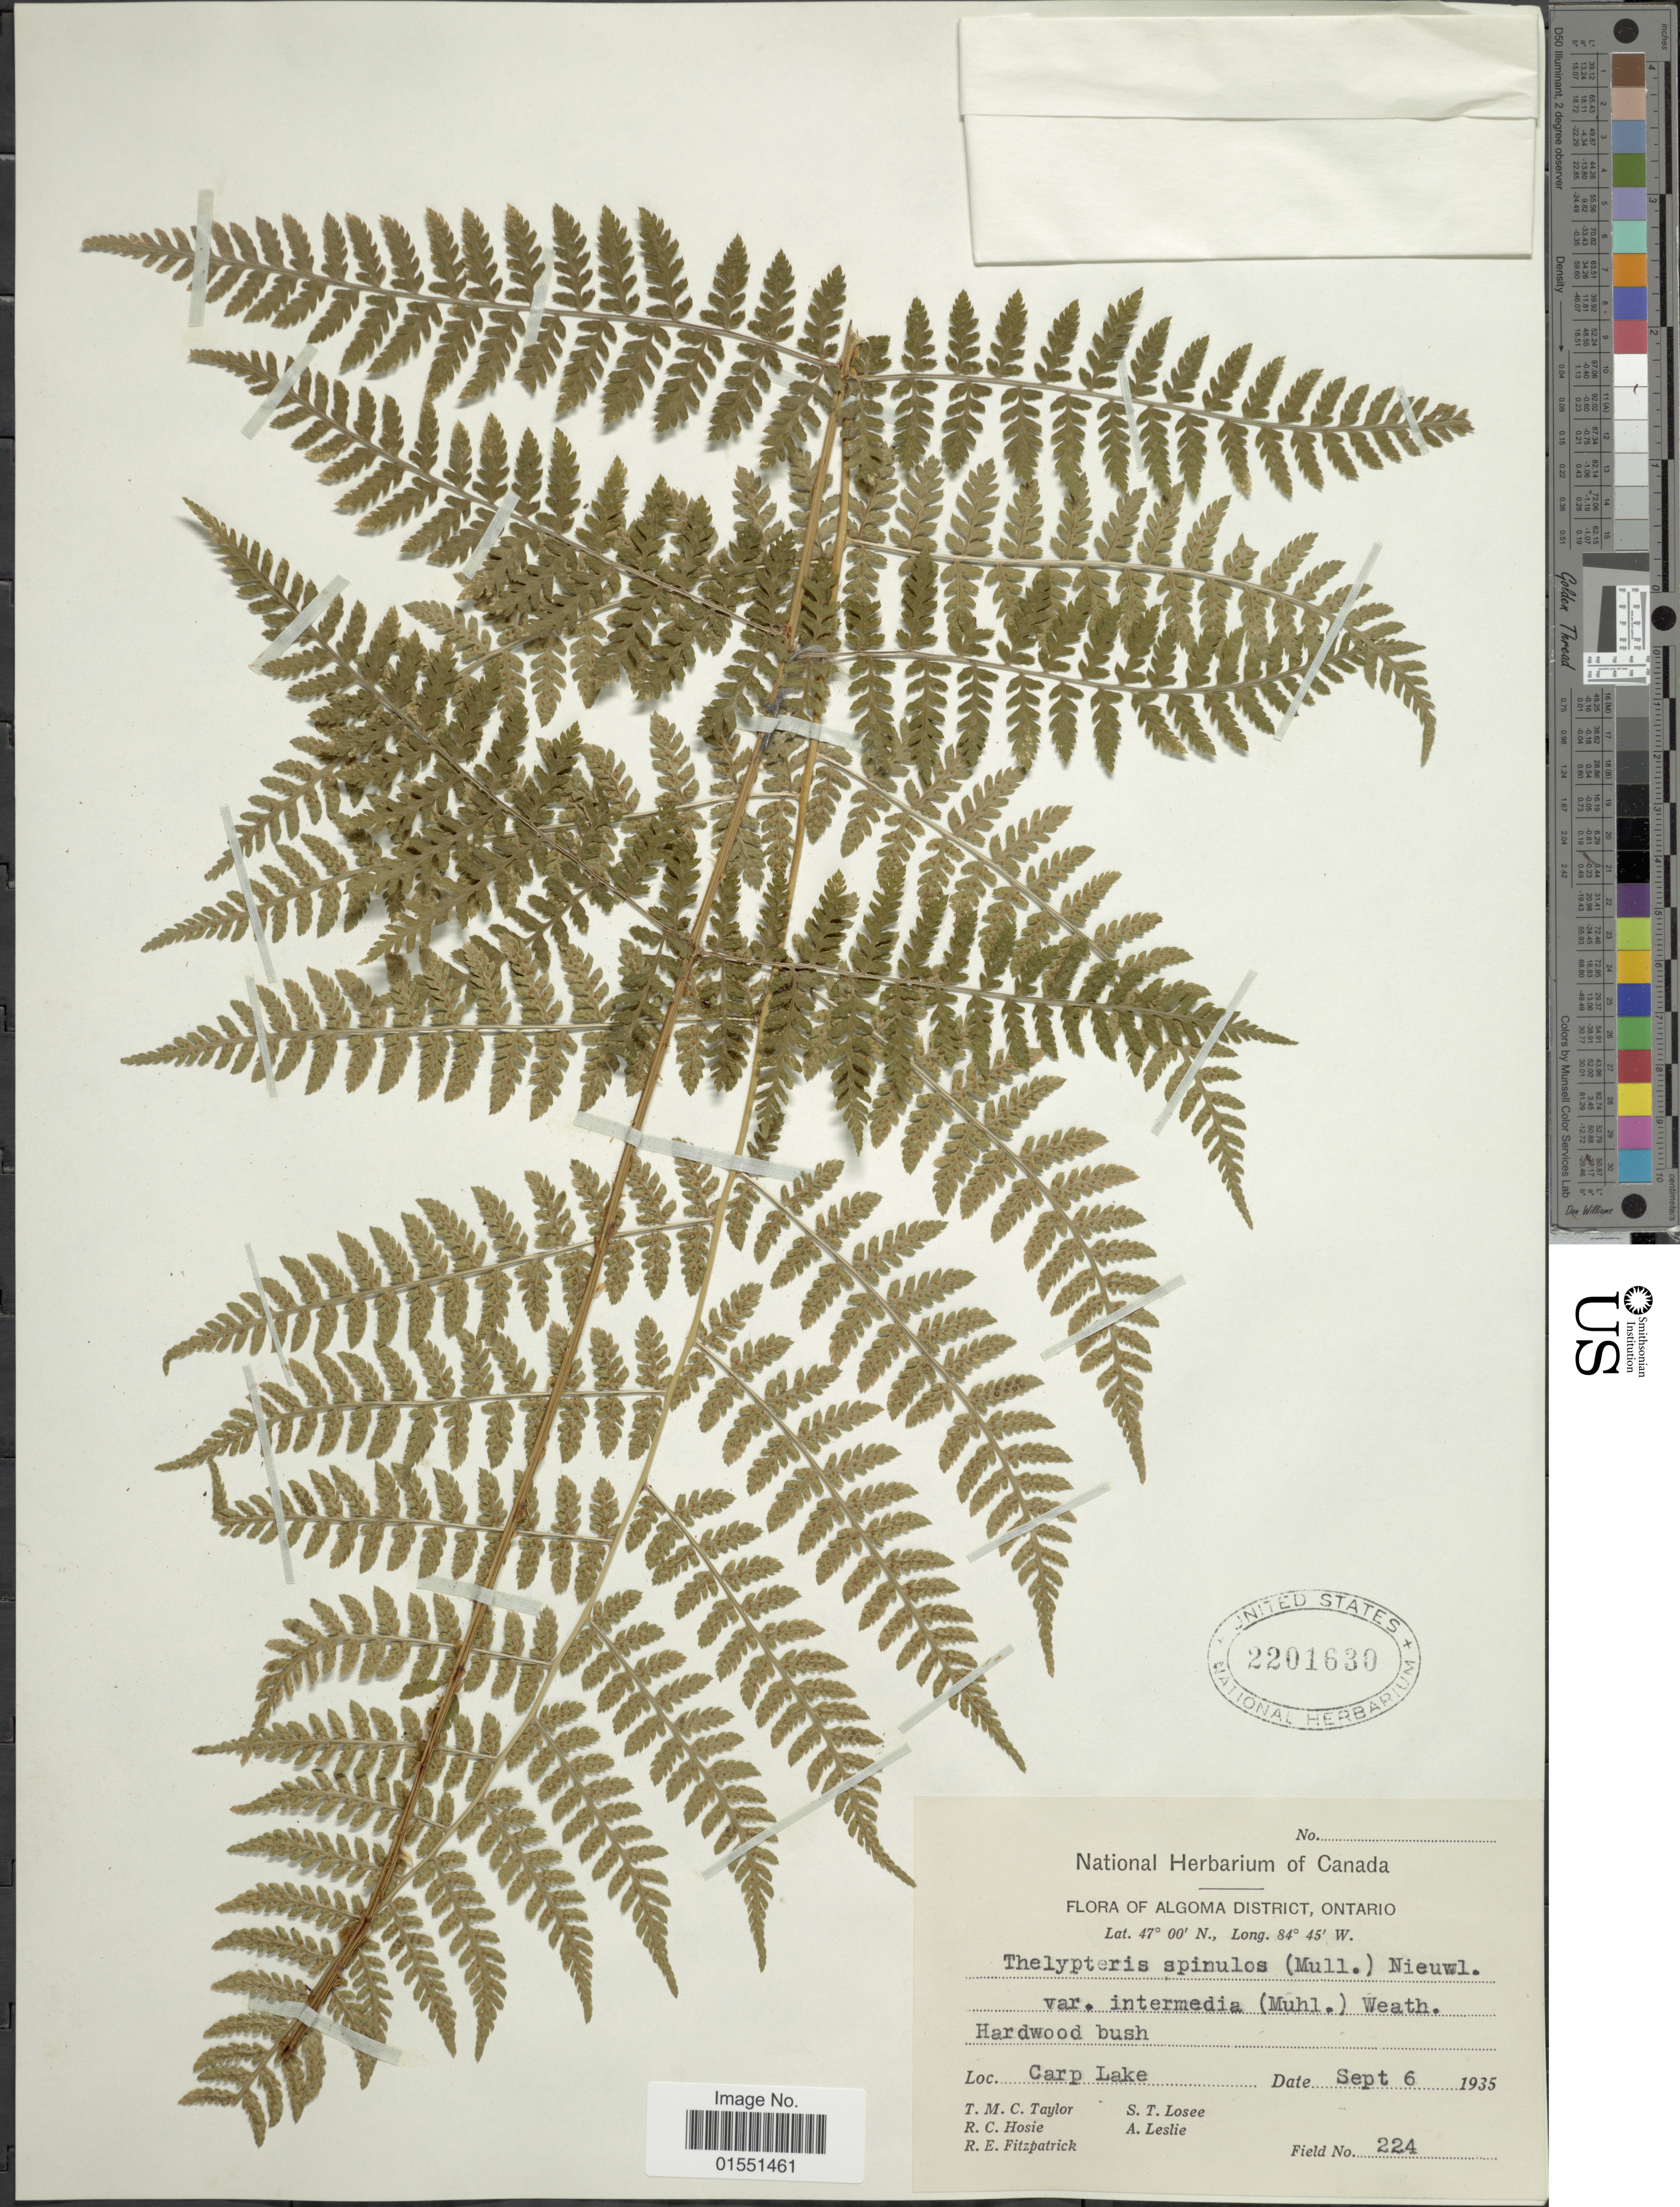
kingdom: Plantae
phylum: Tracheophyta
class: Polypodiopsida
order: Polypodiales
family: Dryopteridaceae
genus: Dryopteris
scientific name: Dryopteris intermedia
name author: (Muhl.) A. Gray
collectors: T. M. C. Taylor, R. Hosie, R. Fitzpatrick, S. Losee & A. Leslie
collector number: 224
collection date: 1935-09-06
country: Canada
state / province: Ontario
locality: Algoma District. Hardwood bush. Carp Lake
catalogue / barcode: US 2201630